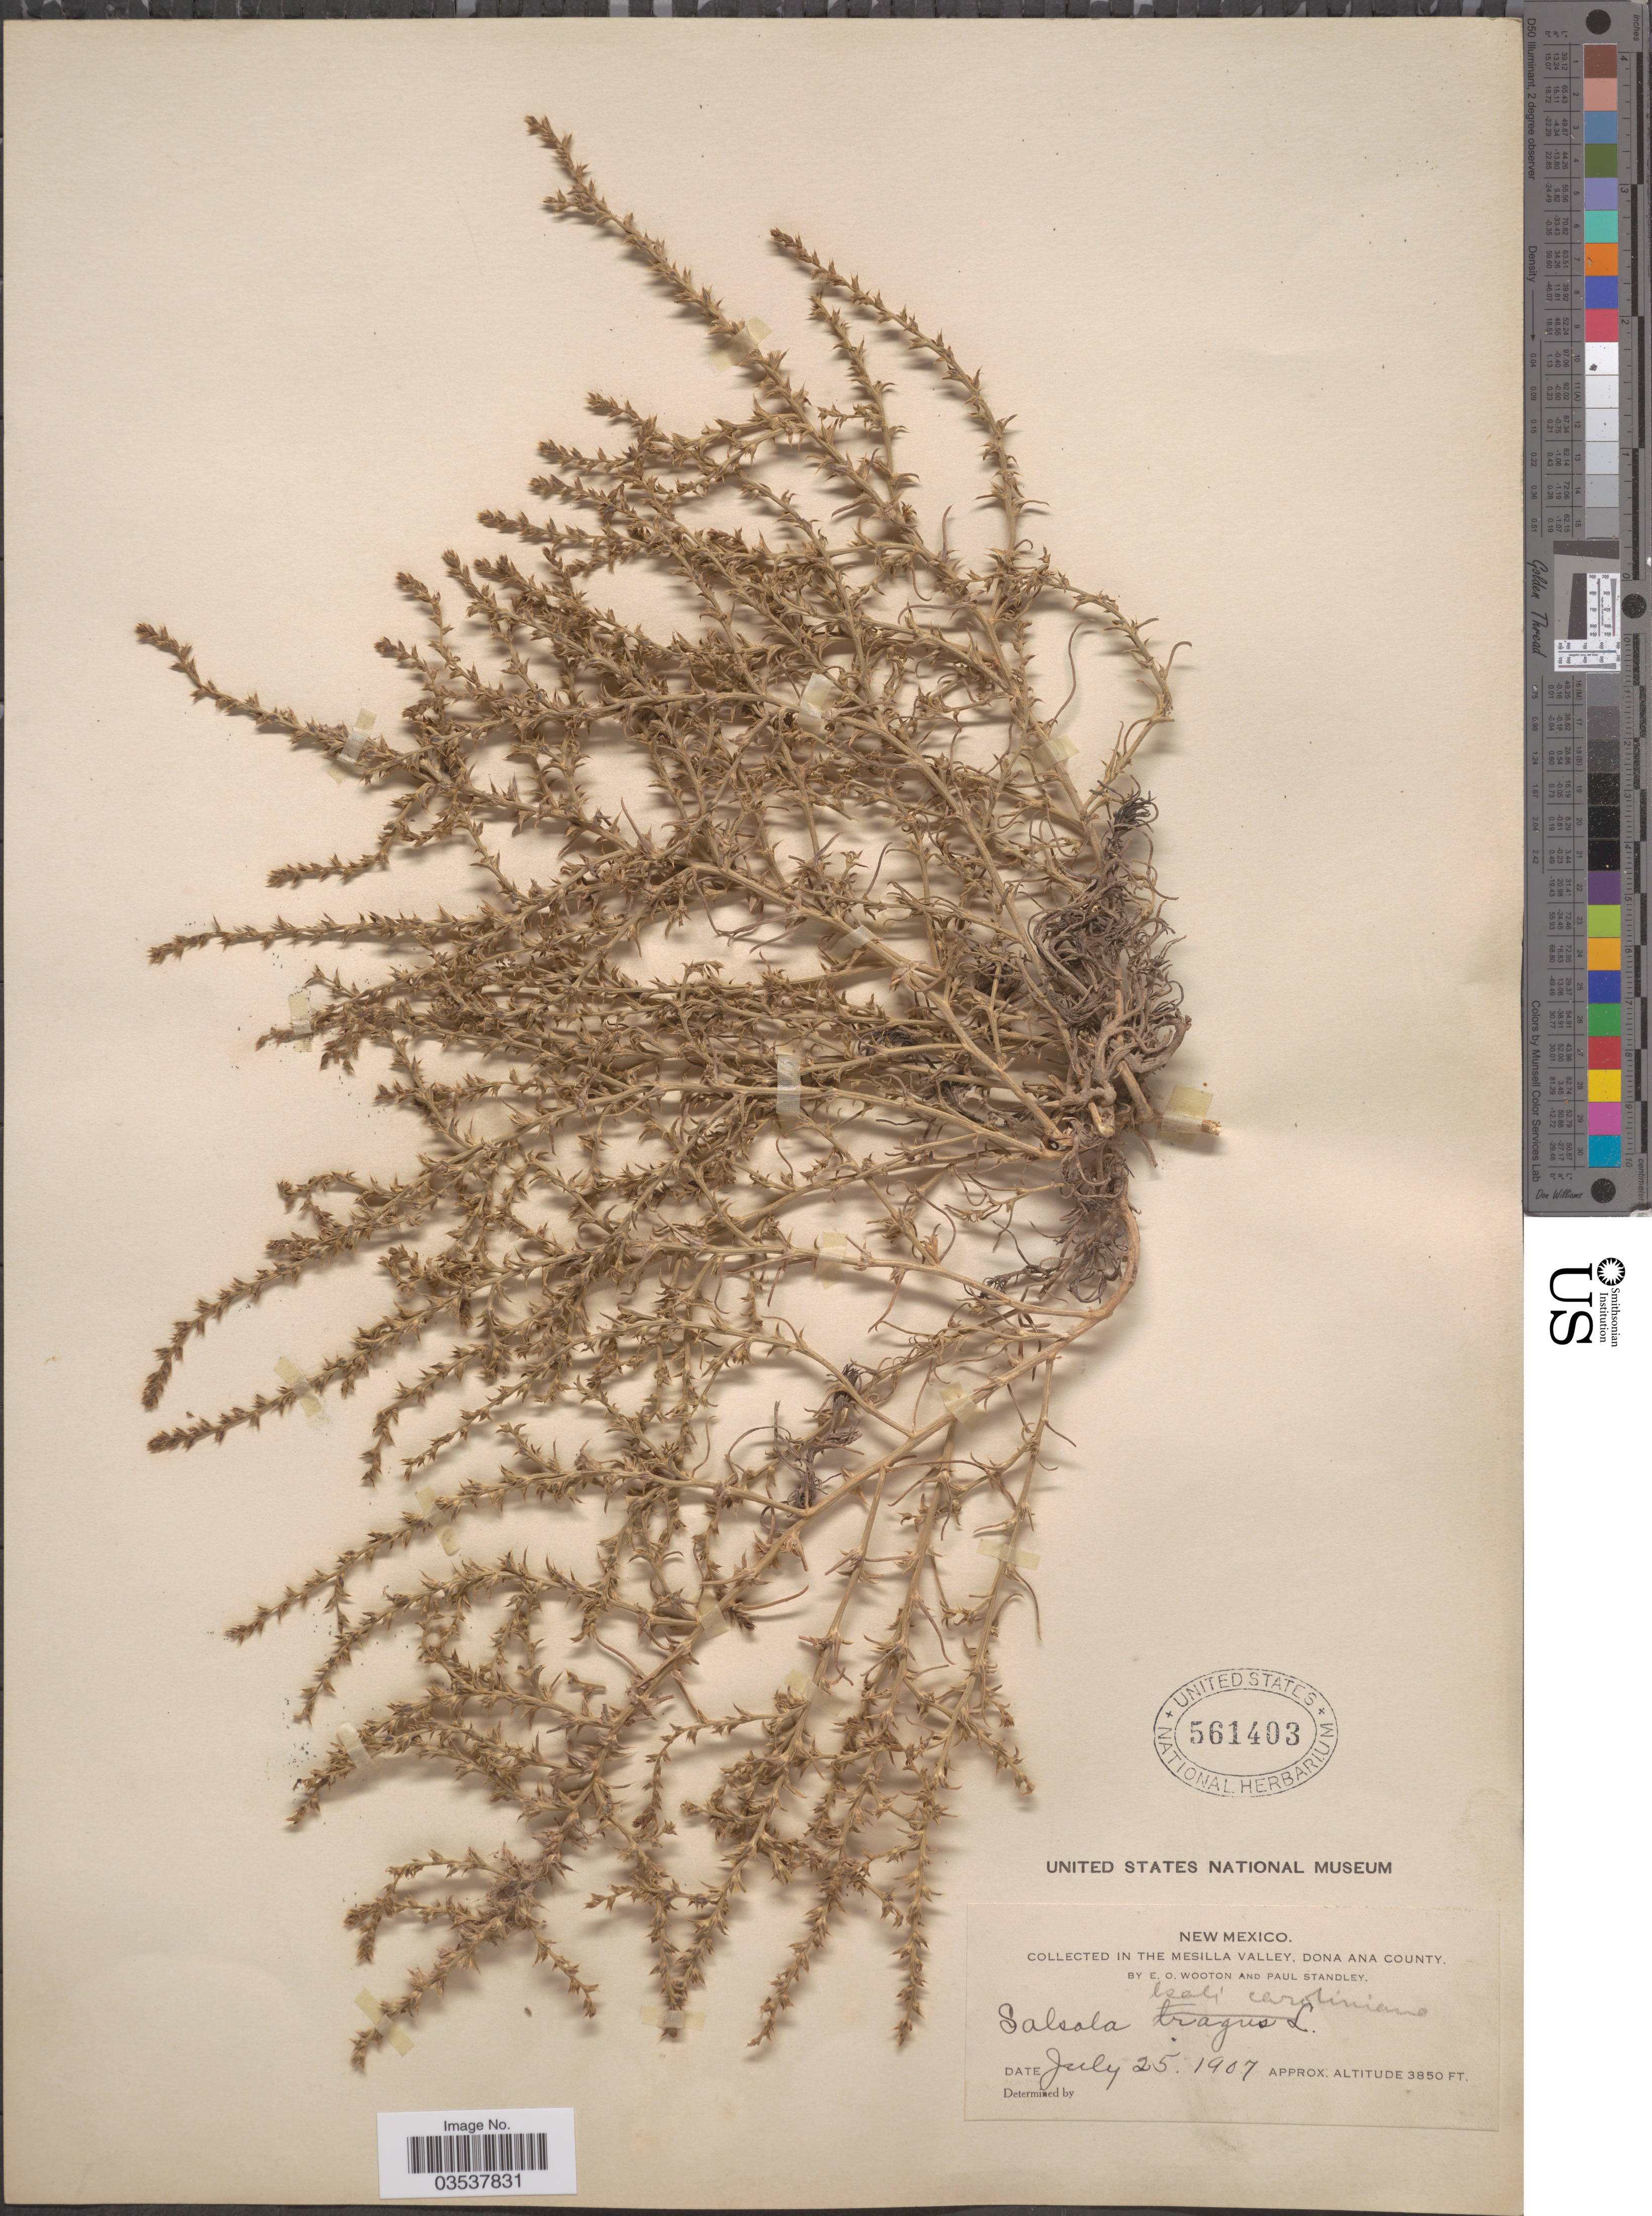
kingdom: Plantae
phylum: Tracheophyta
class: Magnoliopsida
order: Caryophyllales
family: Amaranthaceae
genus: Salsola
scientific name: Salsola pestifer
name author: A. Nelson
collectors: E. O. Wooton & P. C. Standley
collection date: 1907-07-25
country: United States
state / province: New Mexico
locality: In the Mesilla Valley, Dona Ana County.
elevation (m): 1173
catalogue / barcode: US 561403